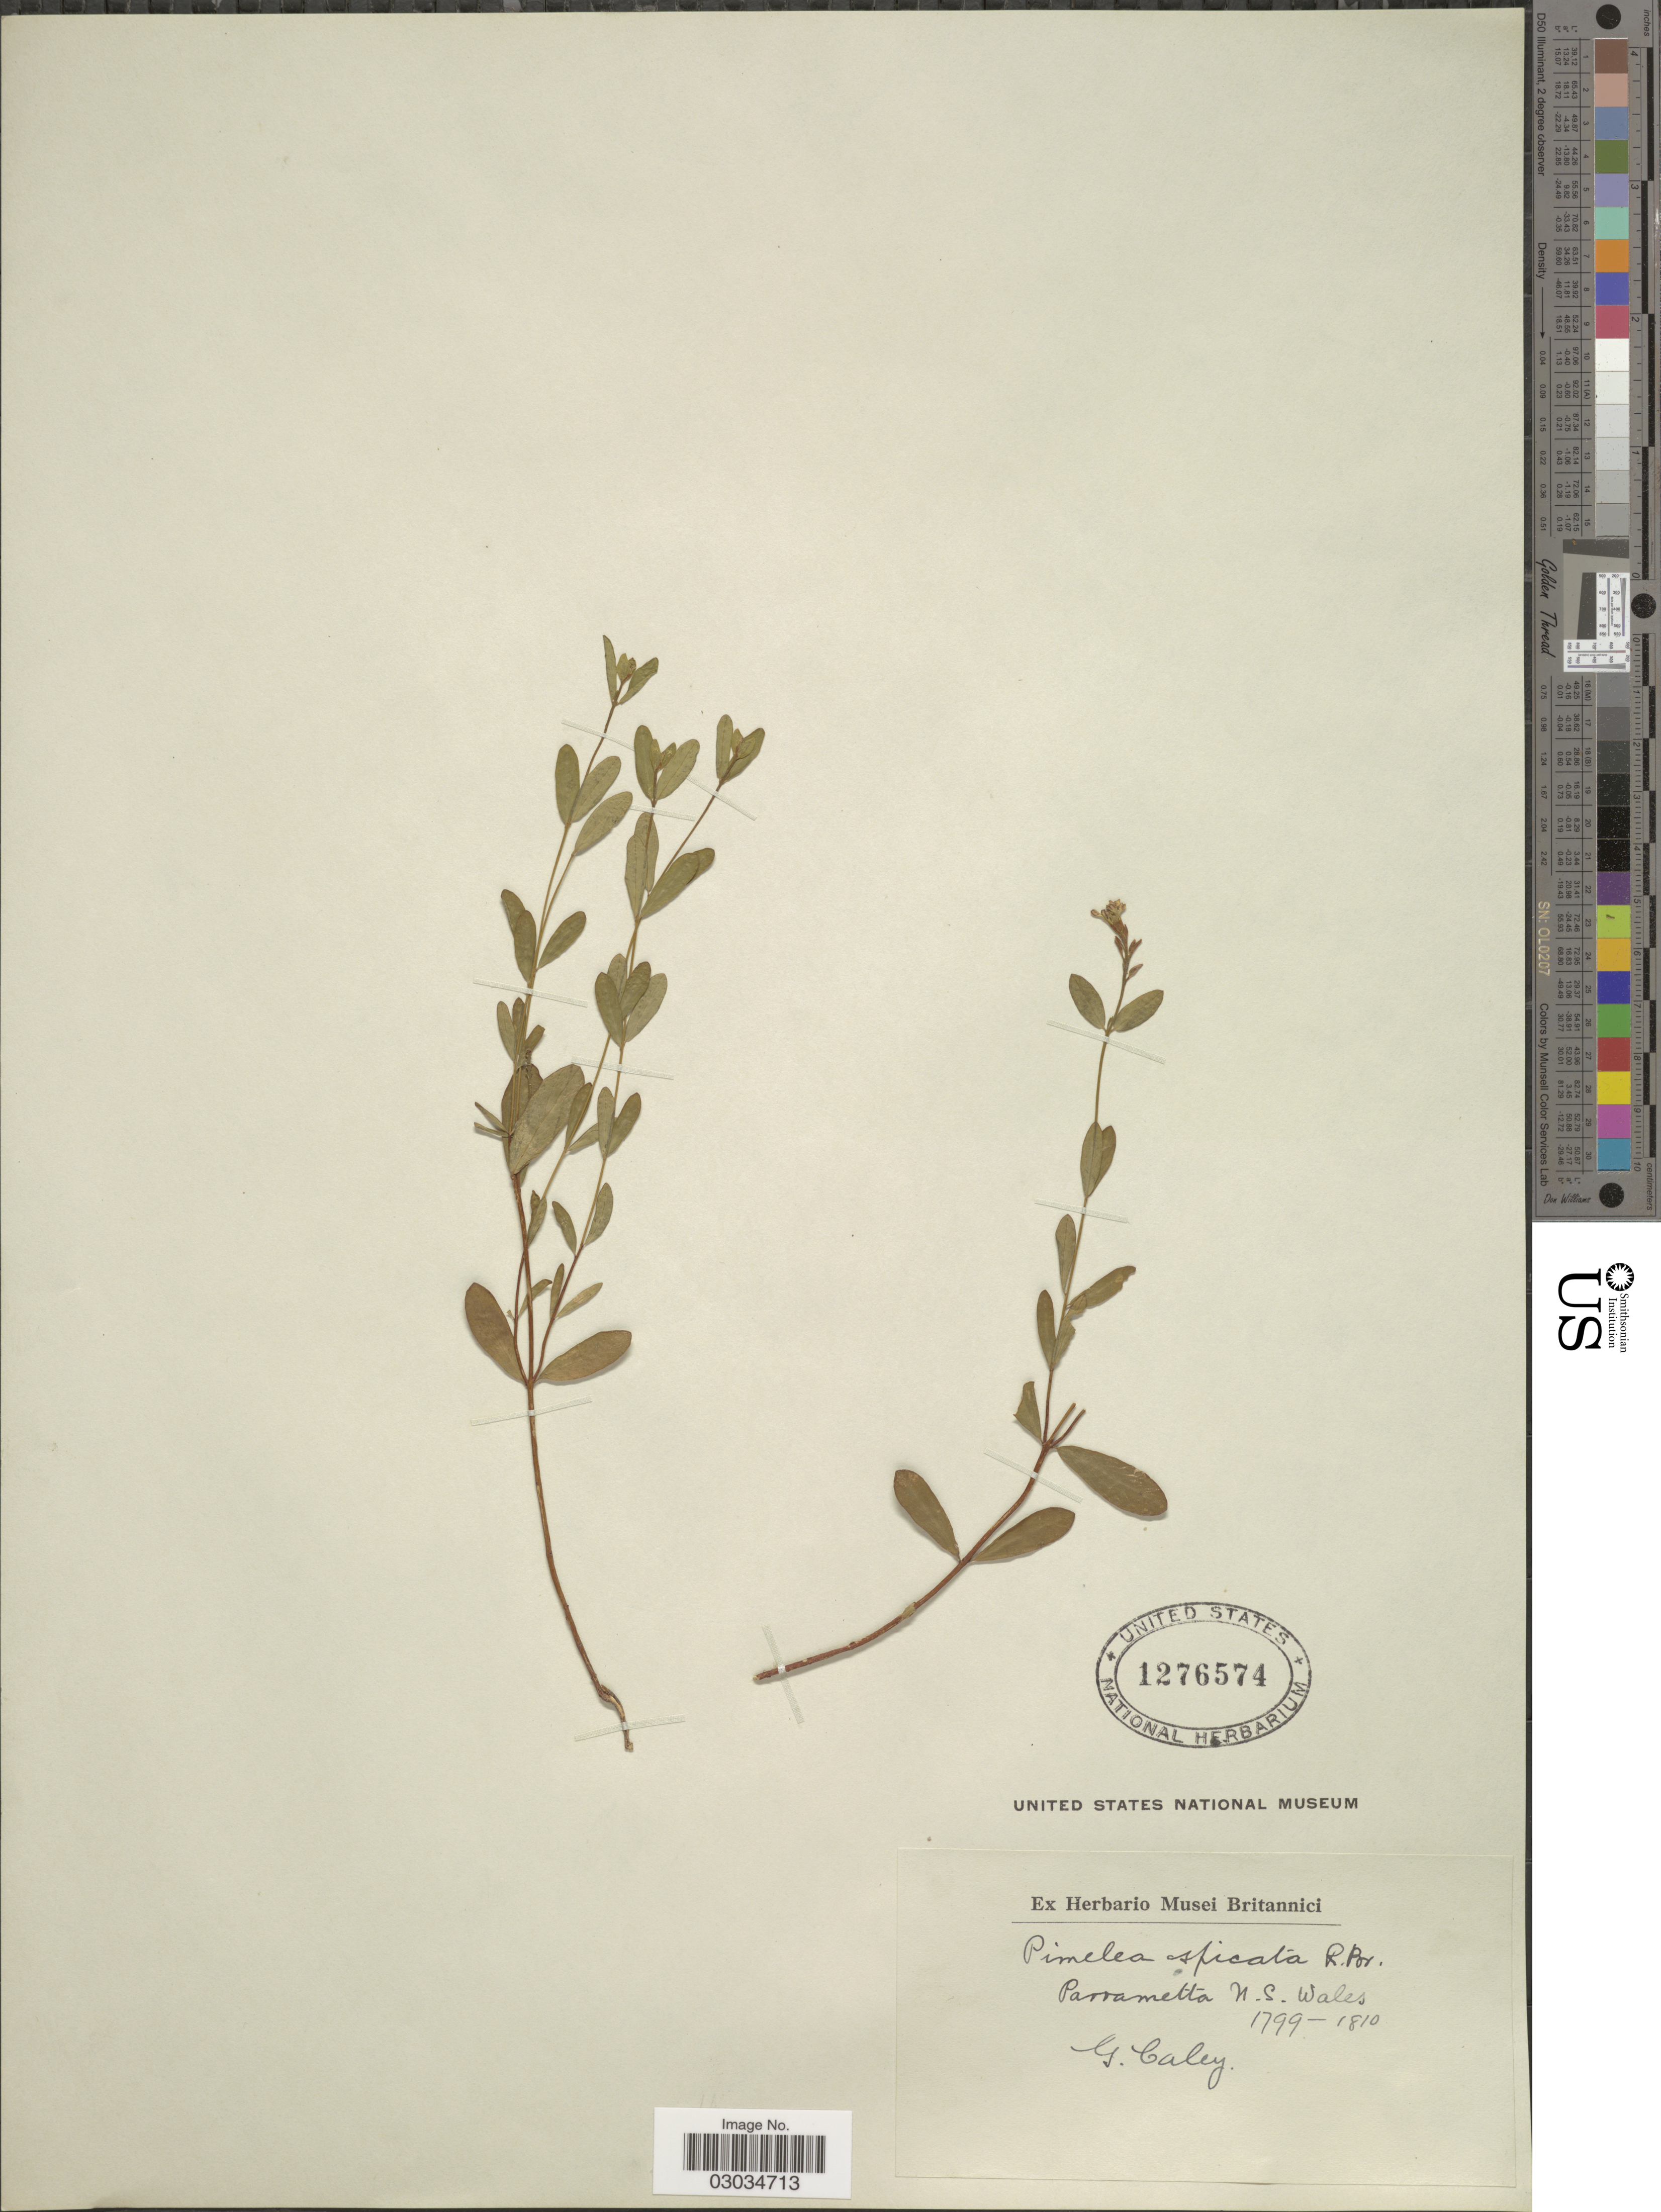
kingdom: Plantae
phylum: Tracheophyta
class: Magnoliopsida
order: Malvales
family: Thymelaeaceae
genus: Pimelea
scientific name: Pimelea spicata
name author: R. Br.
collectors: G. Caley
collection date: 1799/1810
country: Australia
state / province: New South Wales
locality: Parrametta N.S. Wales.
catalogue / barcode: US 1276574